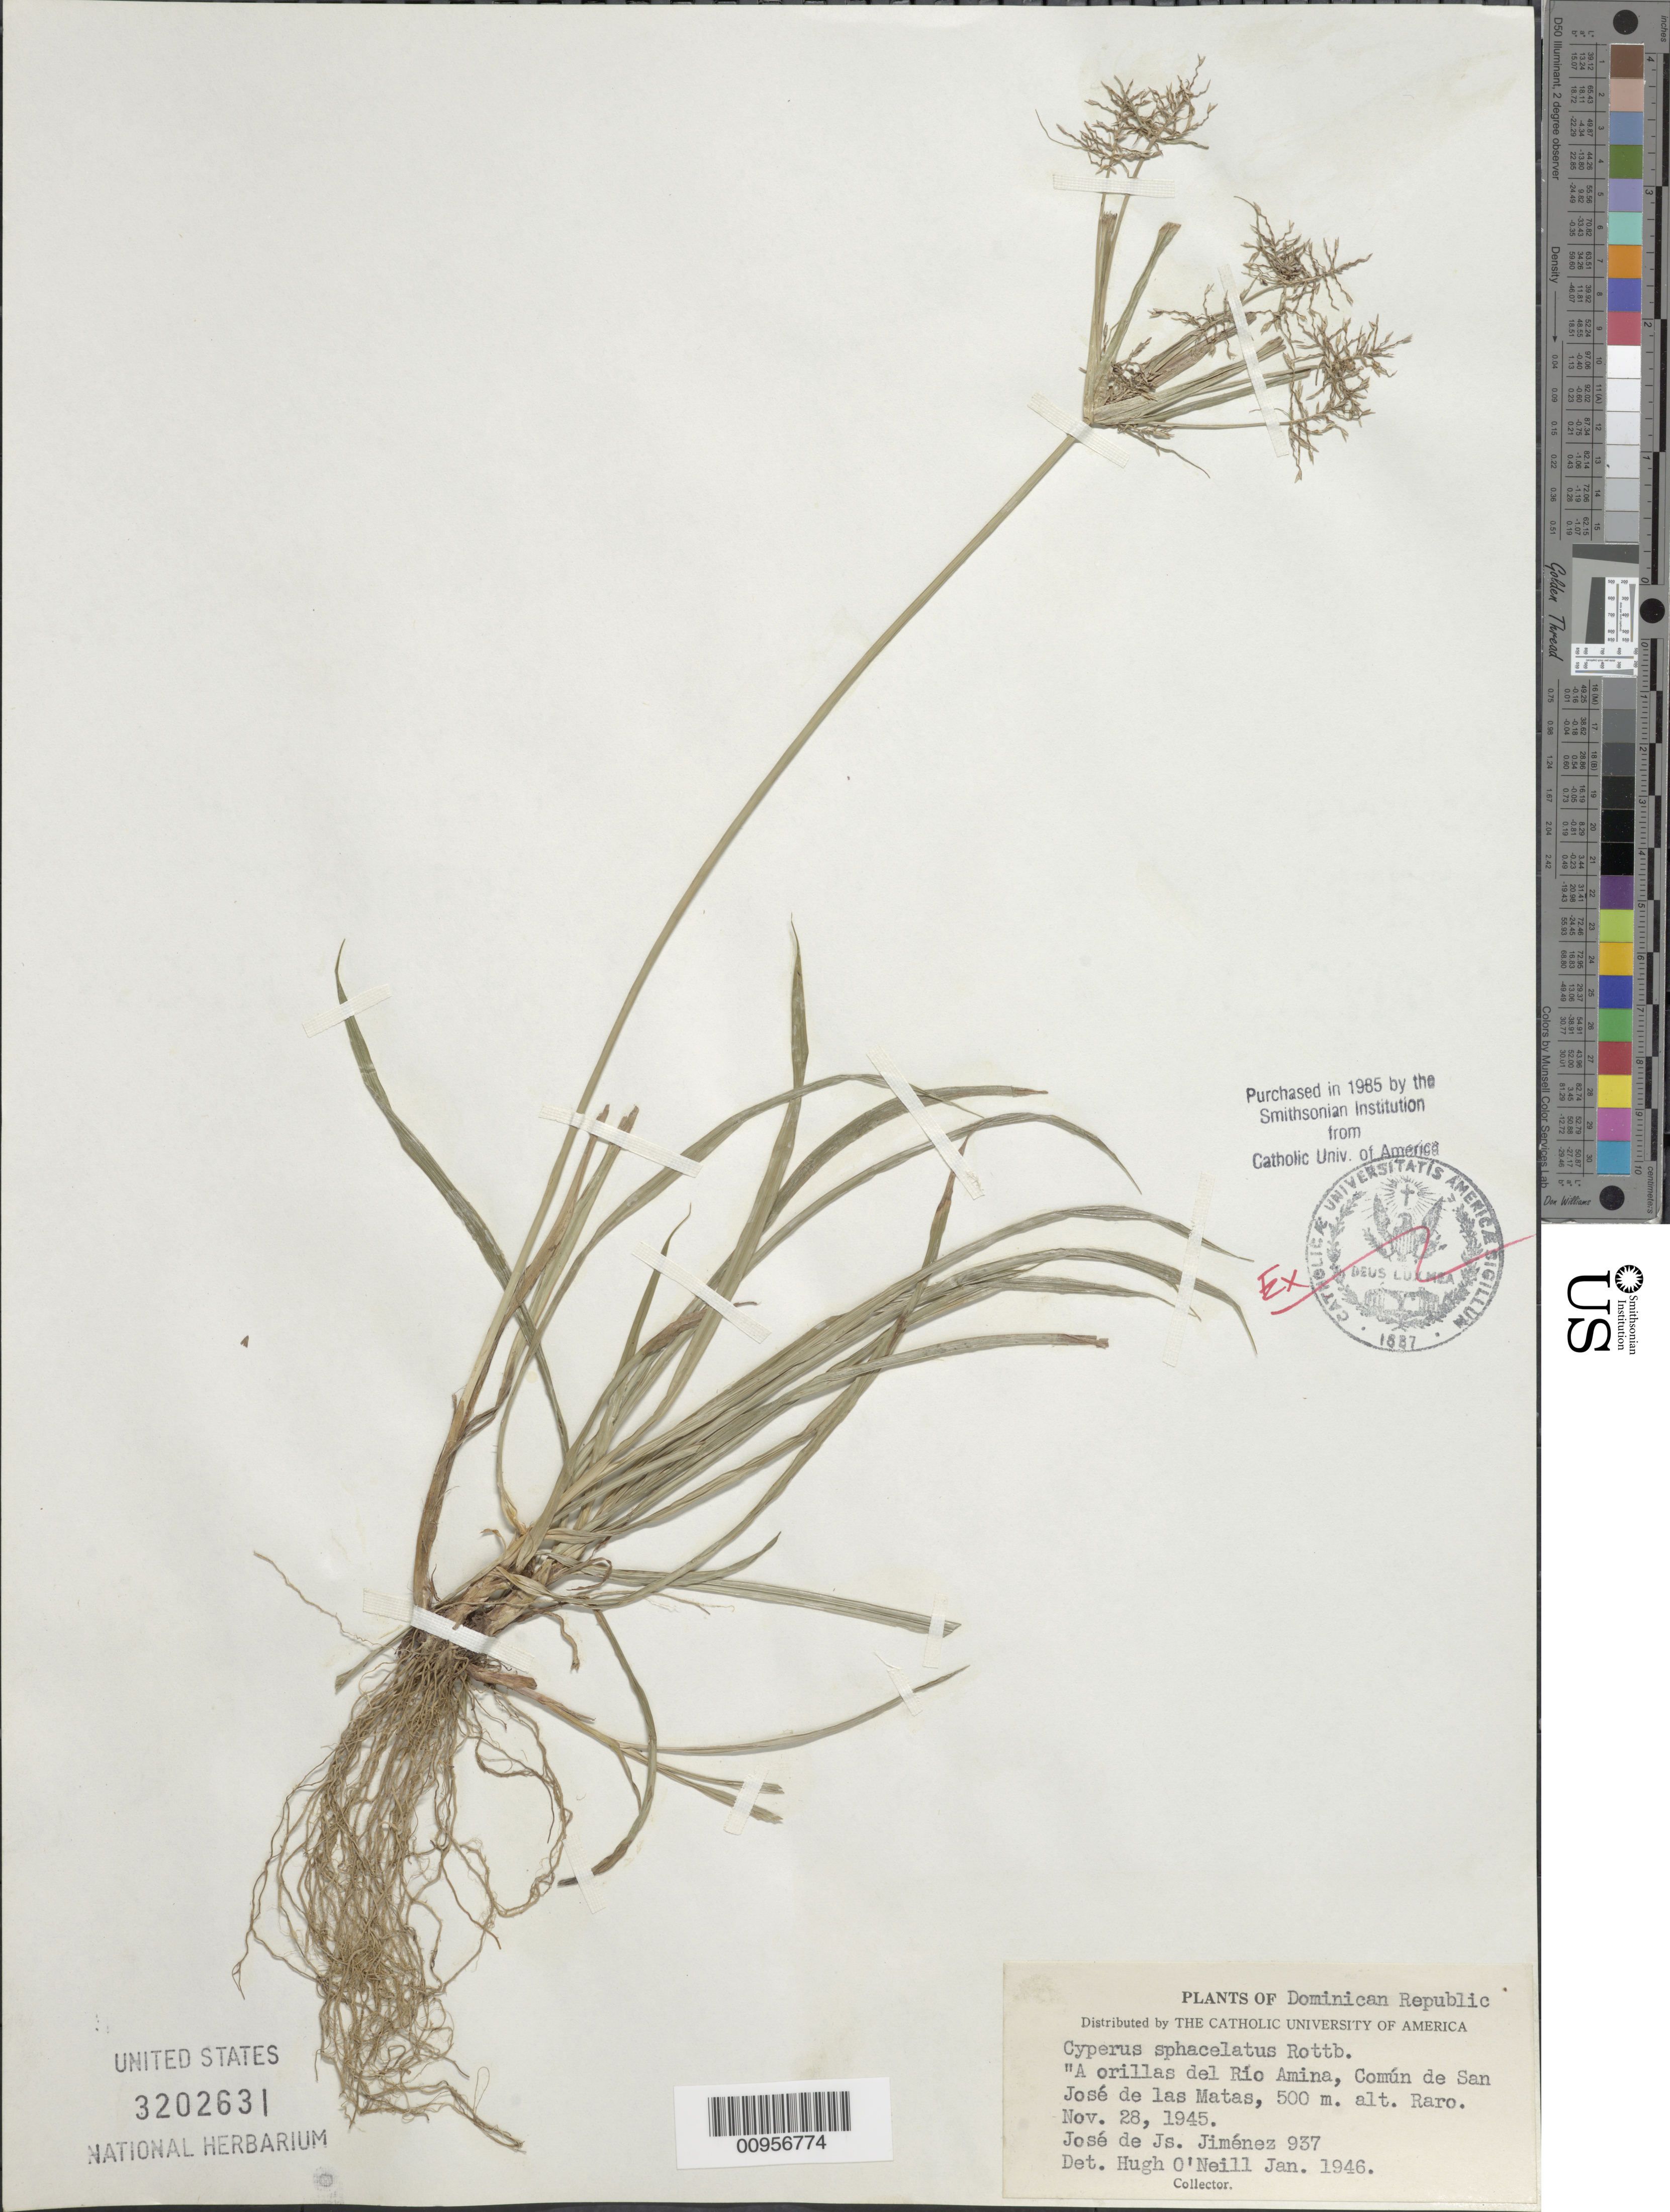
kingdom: Plantae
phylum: Tracheophyta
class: Liliopsida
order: Poales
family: Cyperaceae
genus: Cyperus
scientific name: Cyperus sphacelatus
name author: Rottb.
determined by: O'Neill, Hugh T.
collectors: J. J. Jiménez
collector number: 937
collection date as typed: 28 Nov 1945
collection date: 1945-11-28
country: Dominican Republic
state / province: Santiago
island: Hispaniola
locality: A orillas del Río Amina, Común de San José de las Matas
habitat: A orillas del río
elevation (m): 500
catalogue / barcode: US 3202631